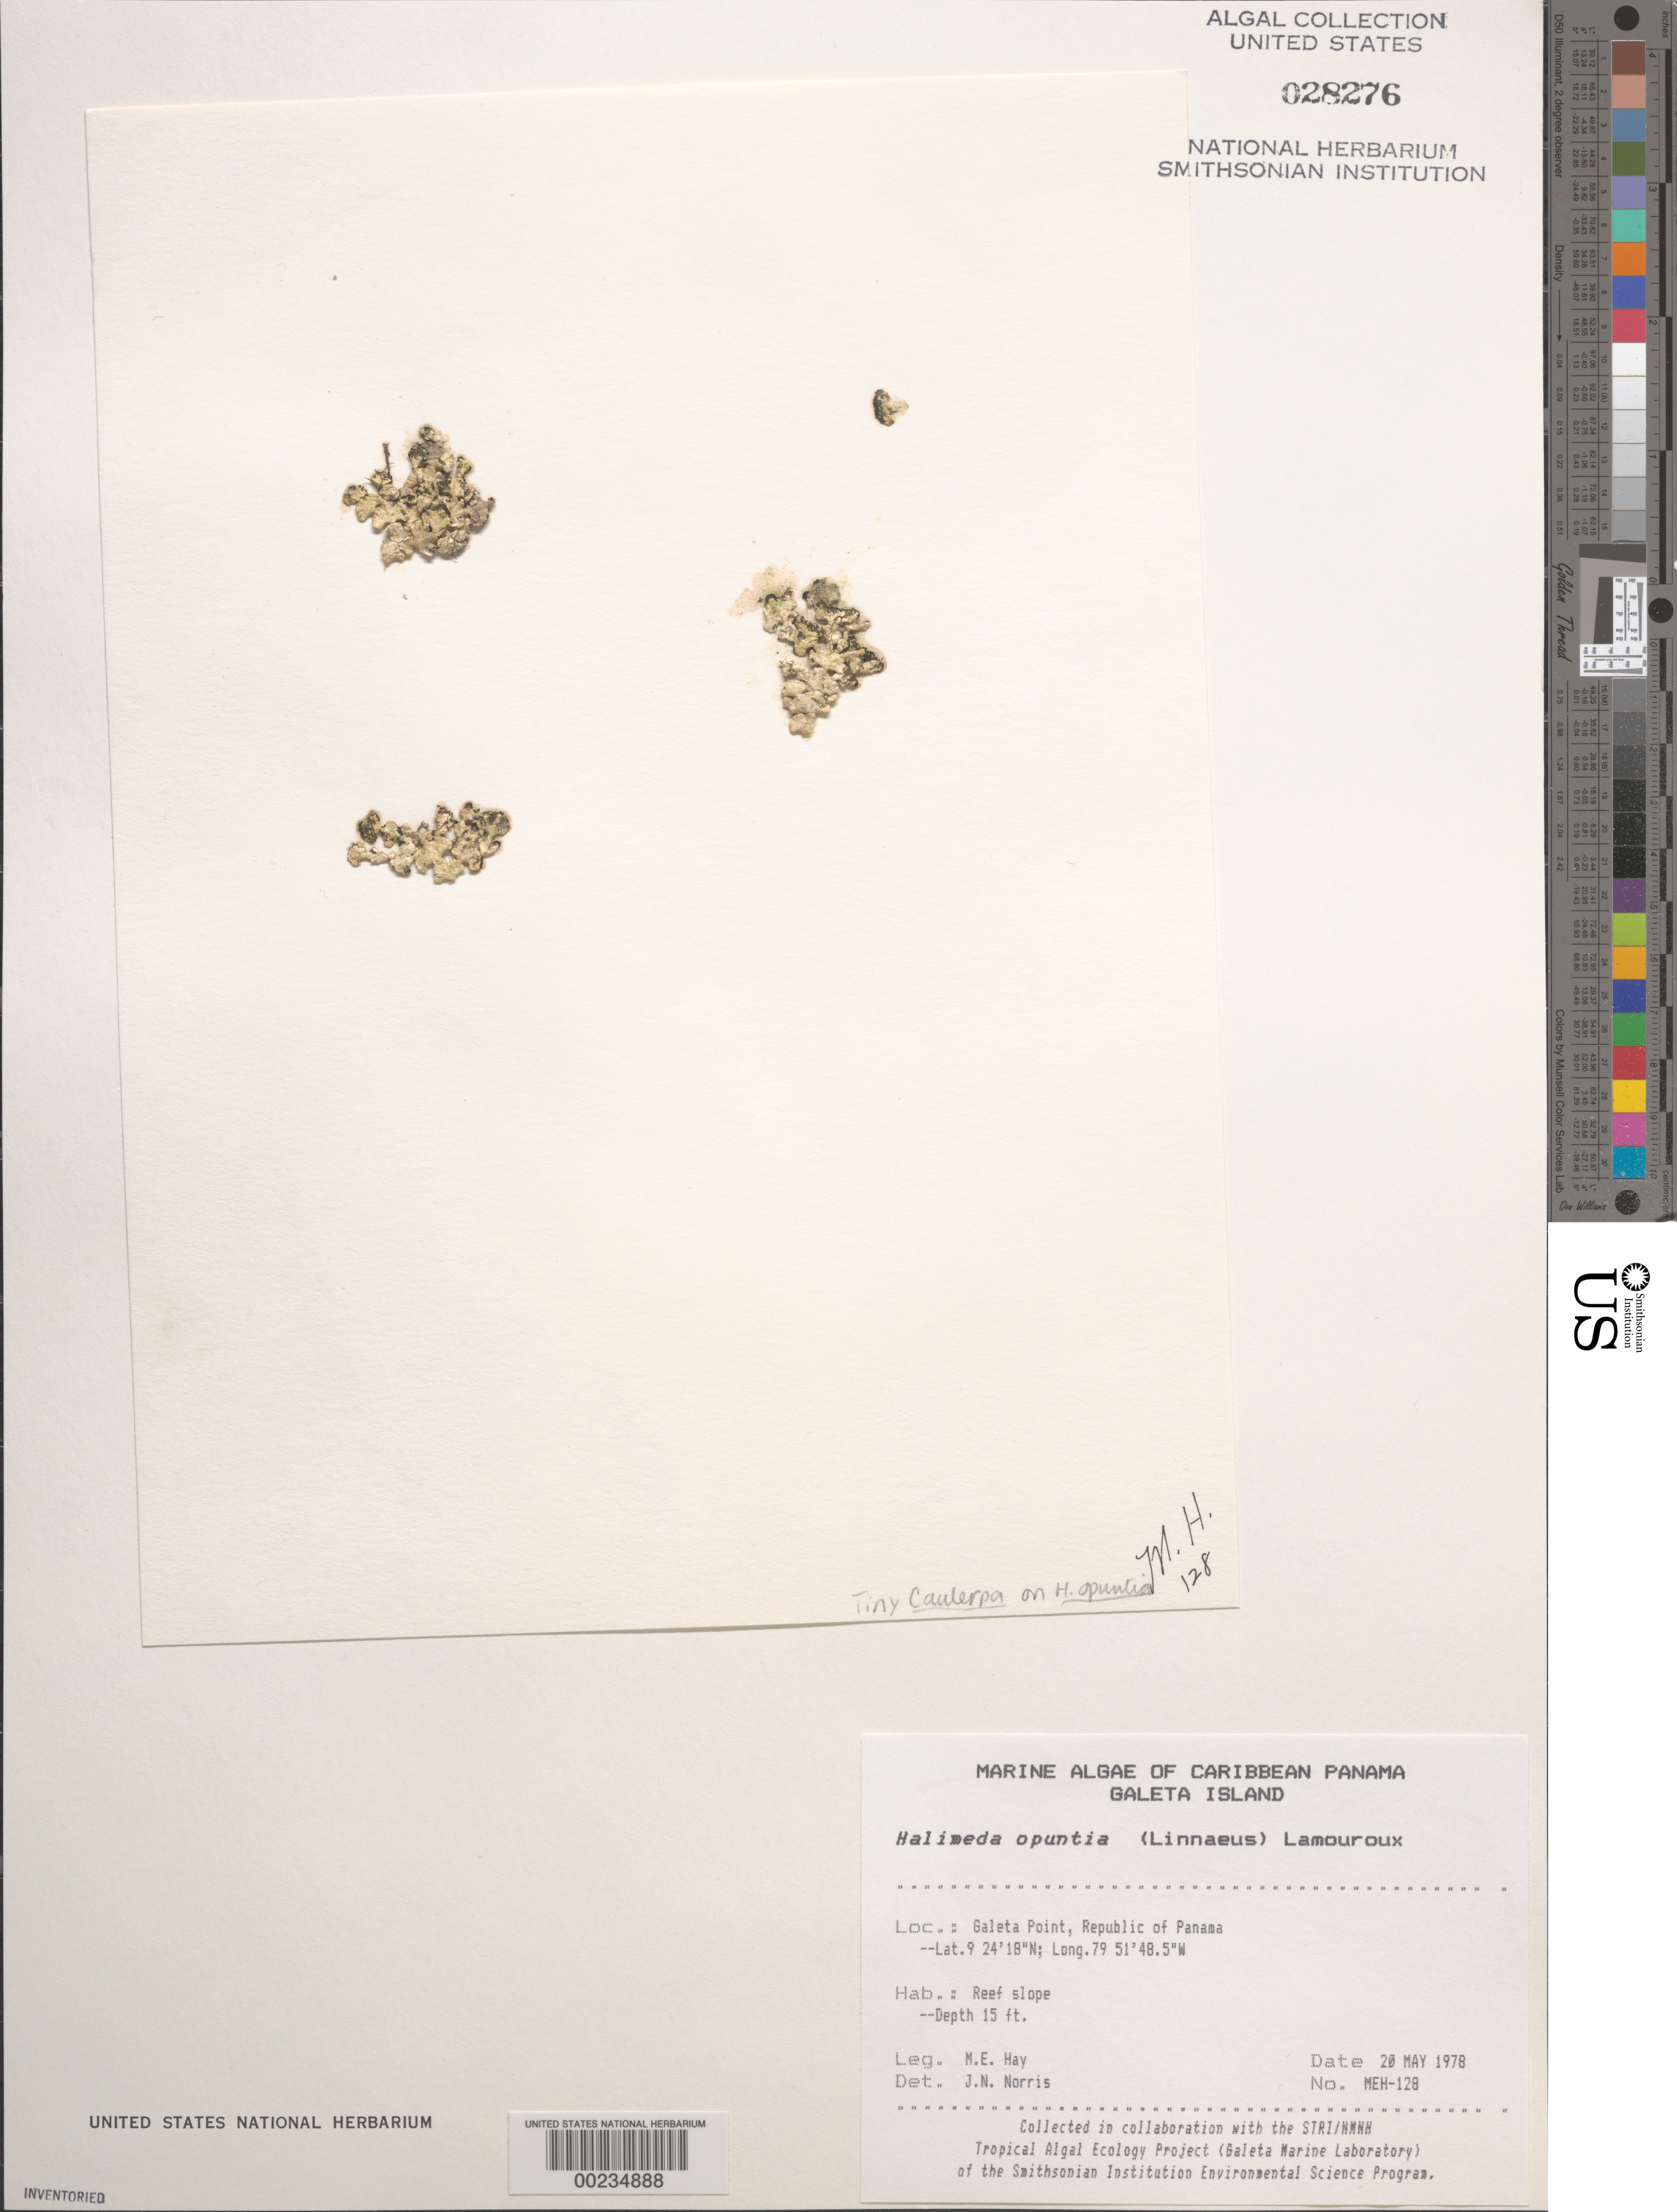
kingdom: Plantae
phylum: Chlorophyta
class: Ulvophyceae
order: Bryopsidales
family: Halimedaceae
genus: Halimeda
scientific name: Halimeda opuntia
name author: (L.) J.V.Lamouroux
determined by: Norris, James N.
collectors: M. E. Hay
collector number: MEH-128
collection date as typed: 20 May 1978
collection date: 1978-05-20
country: Panama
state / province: Colón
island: Galeta Island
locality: Galeta Point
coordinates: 9 24' 18" N, 79 51' 48.5" W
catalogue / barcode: US 28276